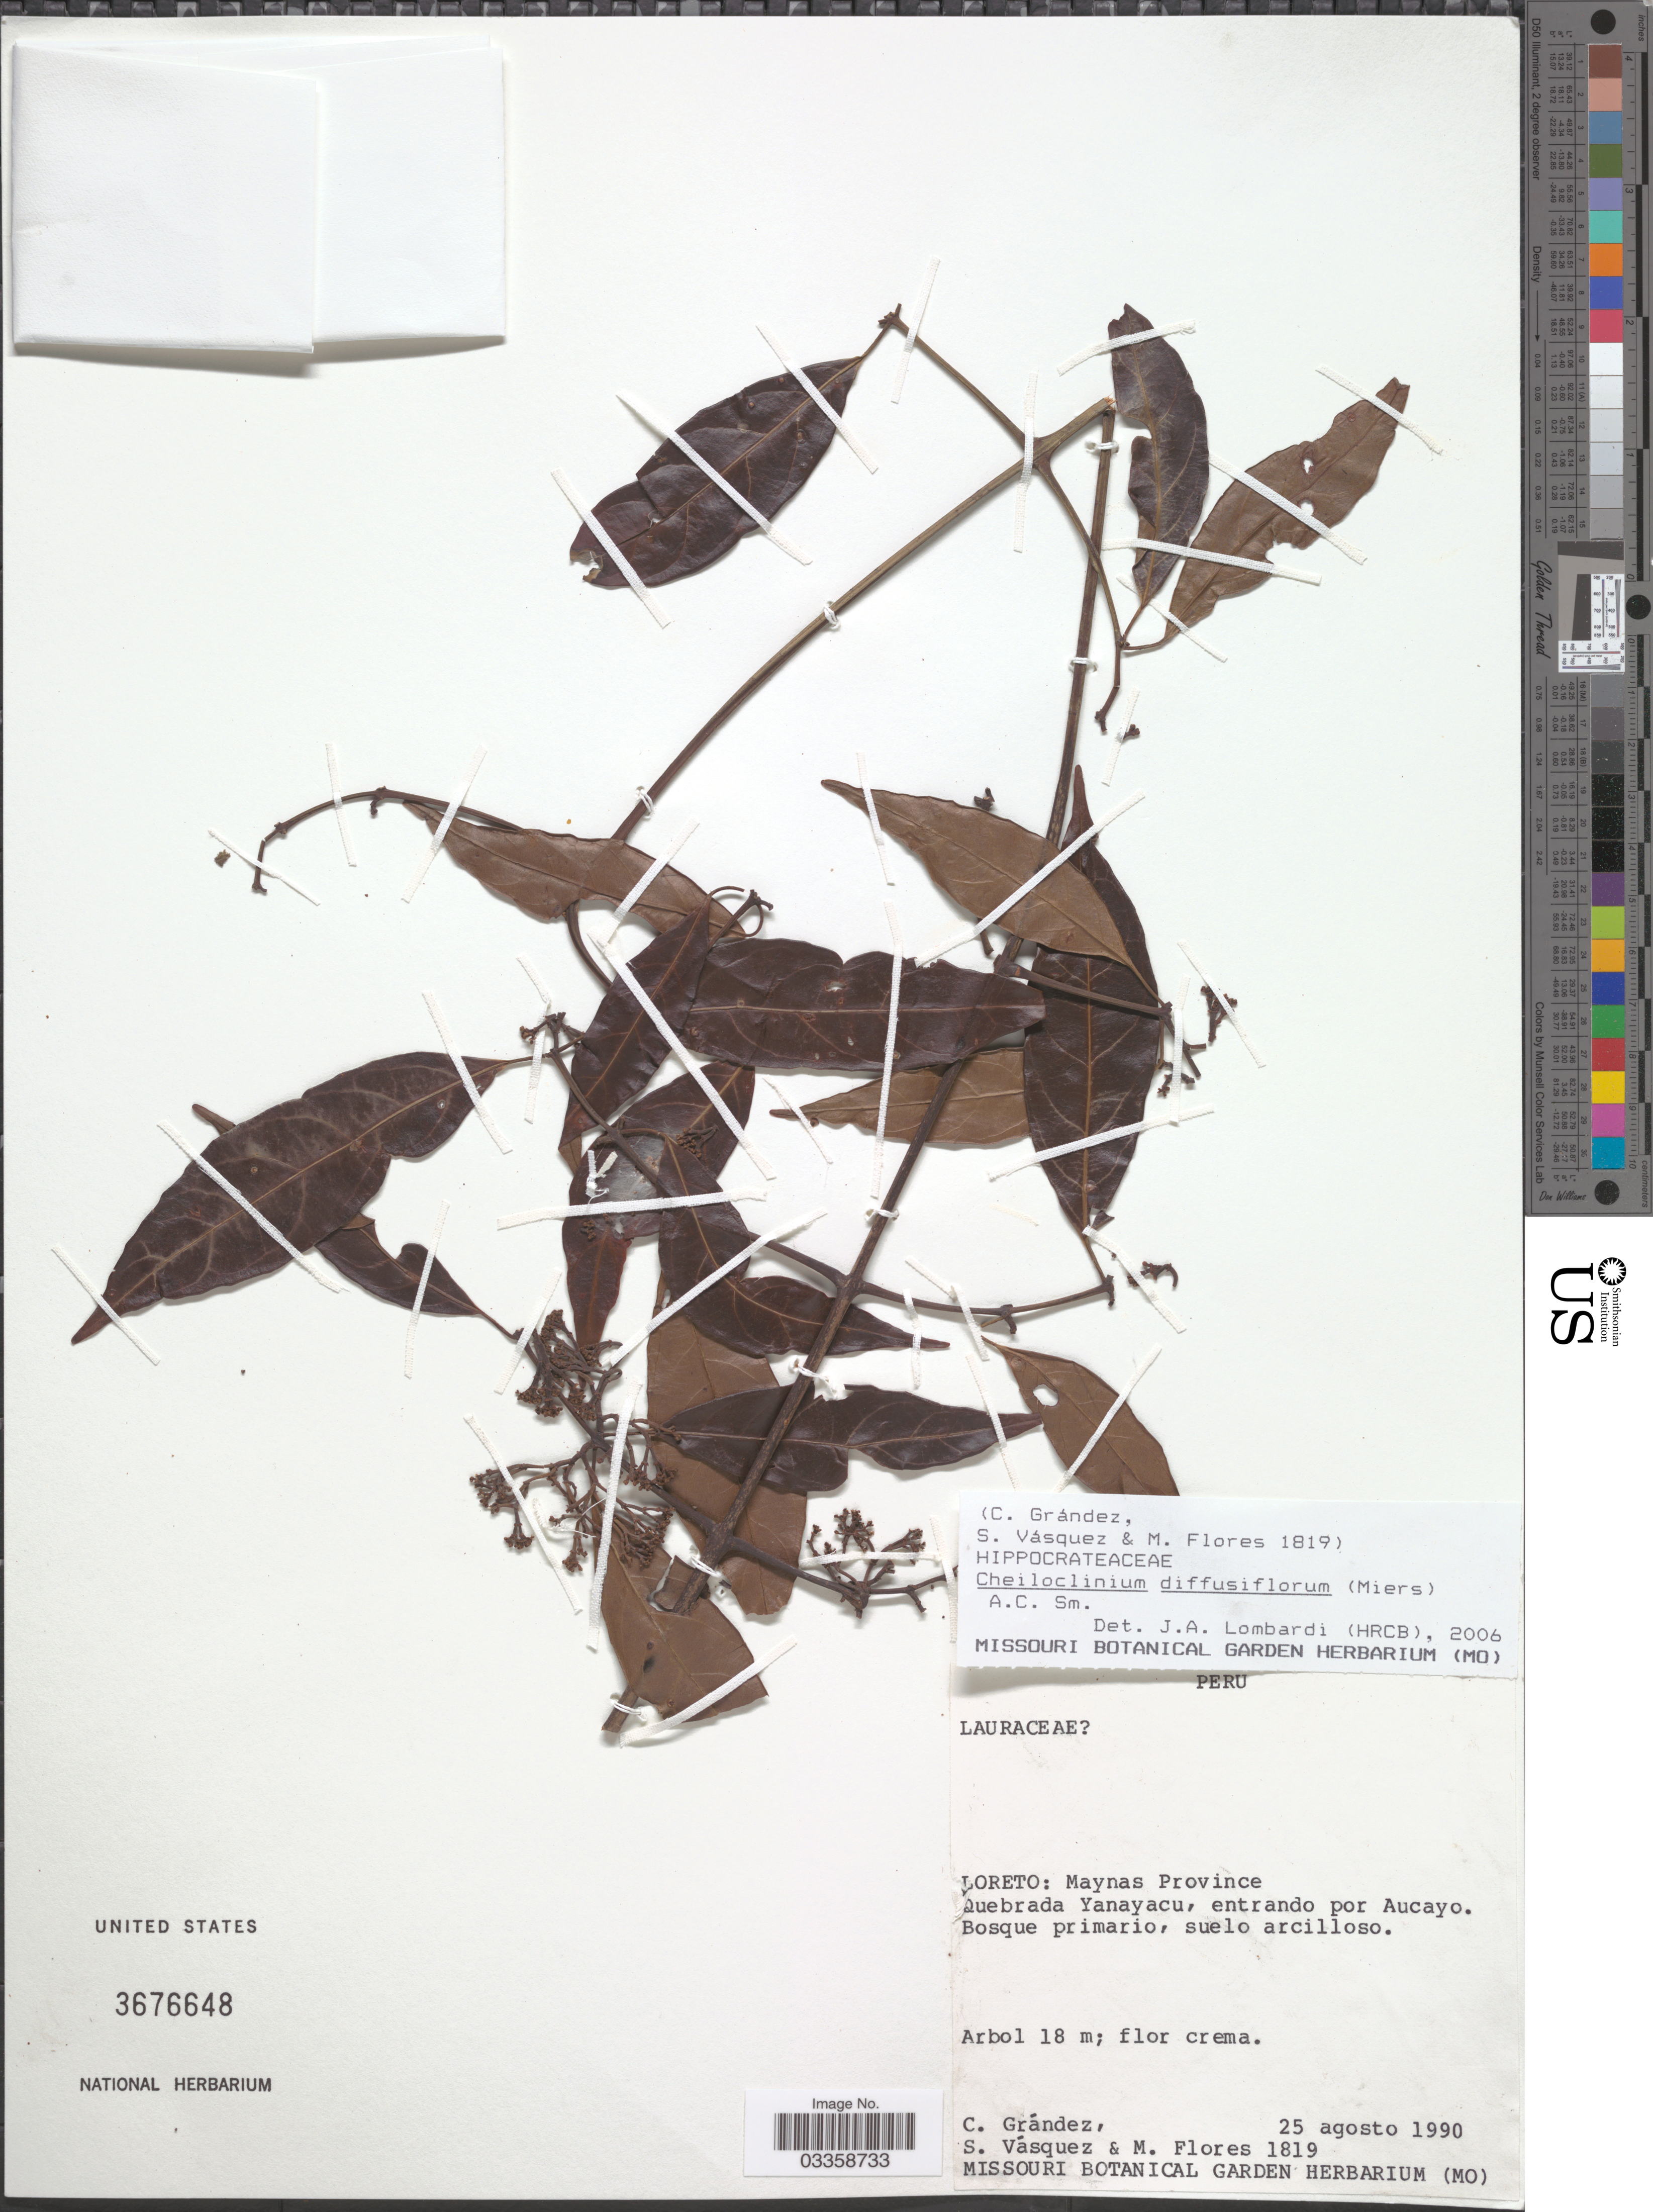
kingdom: Plantae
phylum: Tracheophyta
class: Magnoliopsida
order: Celastrales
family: Celastraceae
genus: Cheiloclinium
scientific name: Cheiloclinium diffusiflorum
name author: (Miers) A.C. Sm.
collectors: C. Grández, S. Vásquez & M. Flores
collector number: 1819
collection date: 1990-08-25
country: Peru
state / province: Loreto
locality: Maynas Province, Quebrada Yanayacu, entrando por Aucayo.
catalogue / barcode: US 3676648